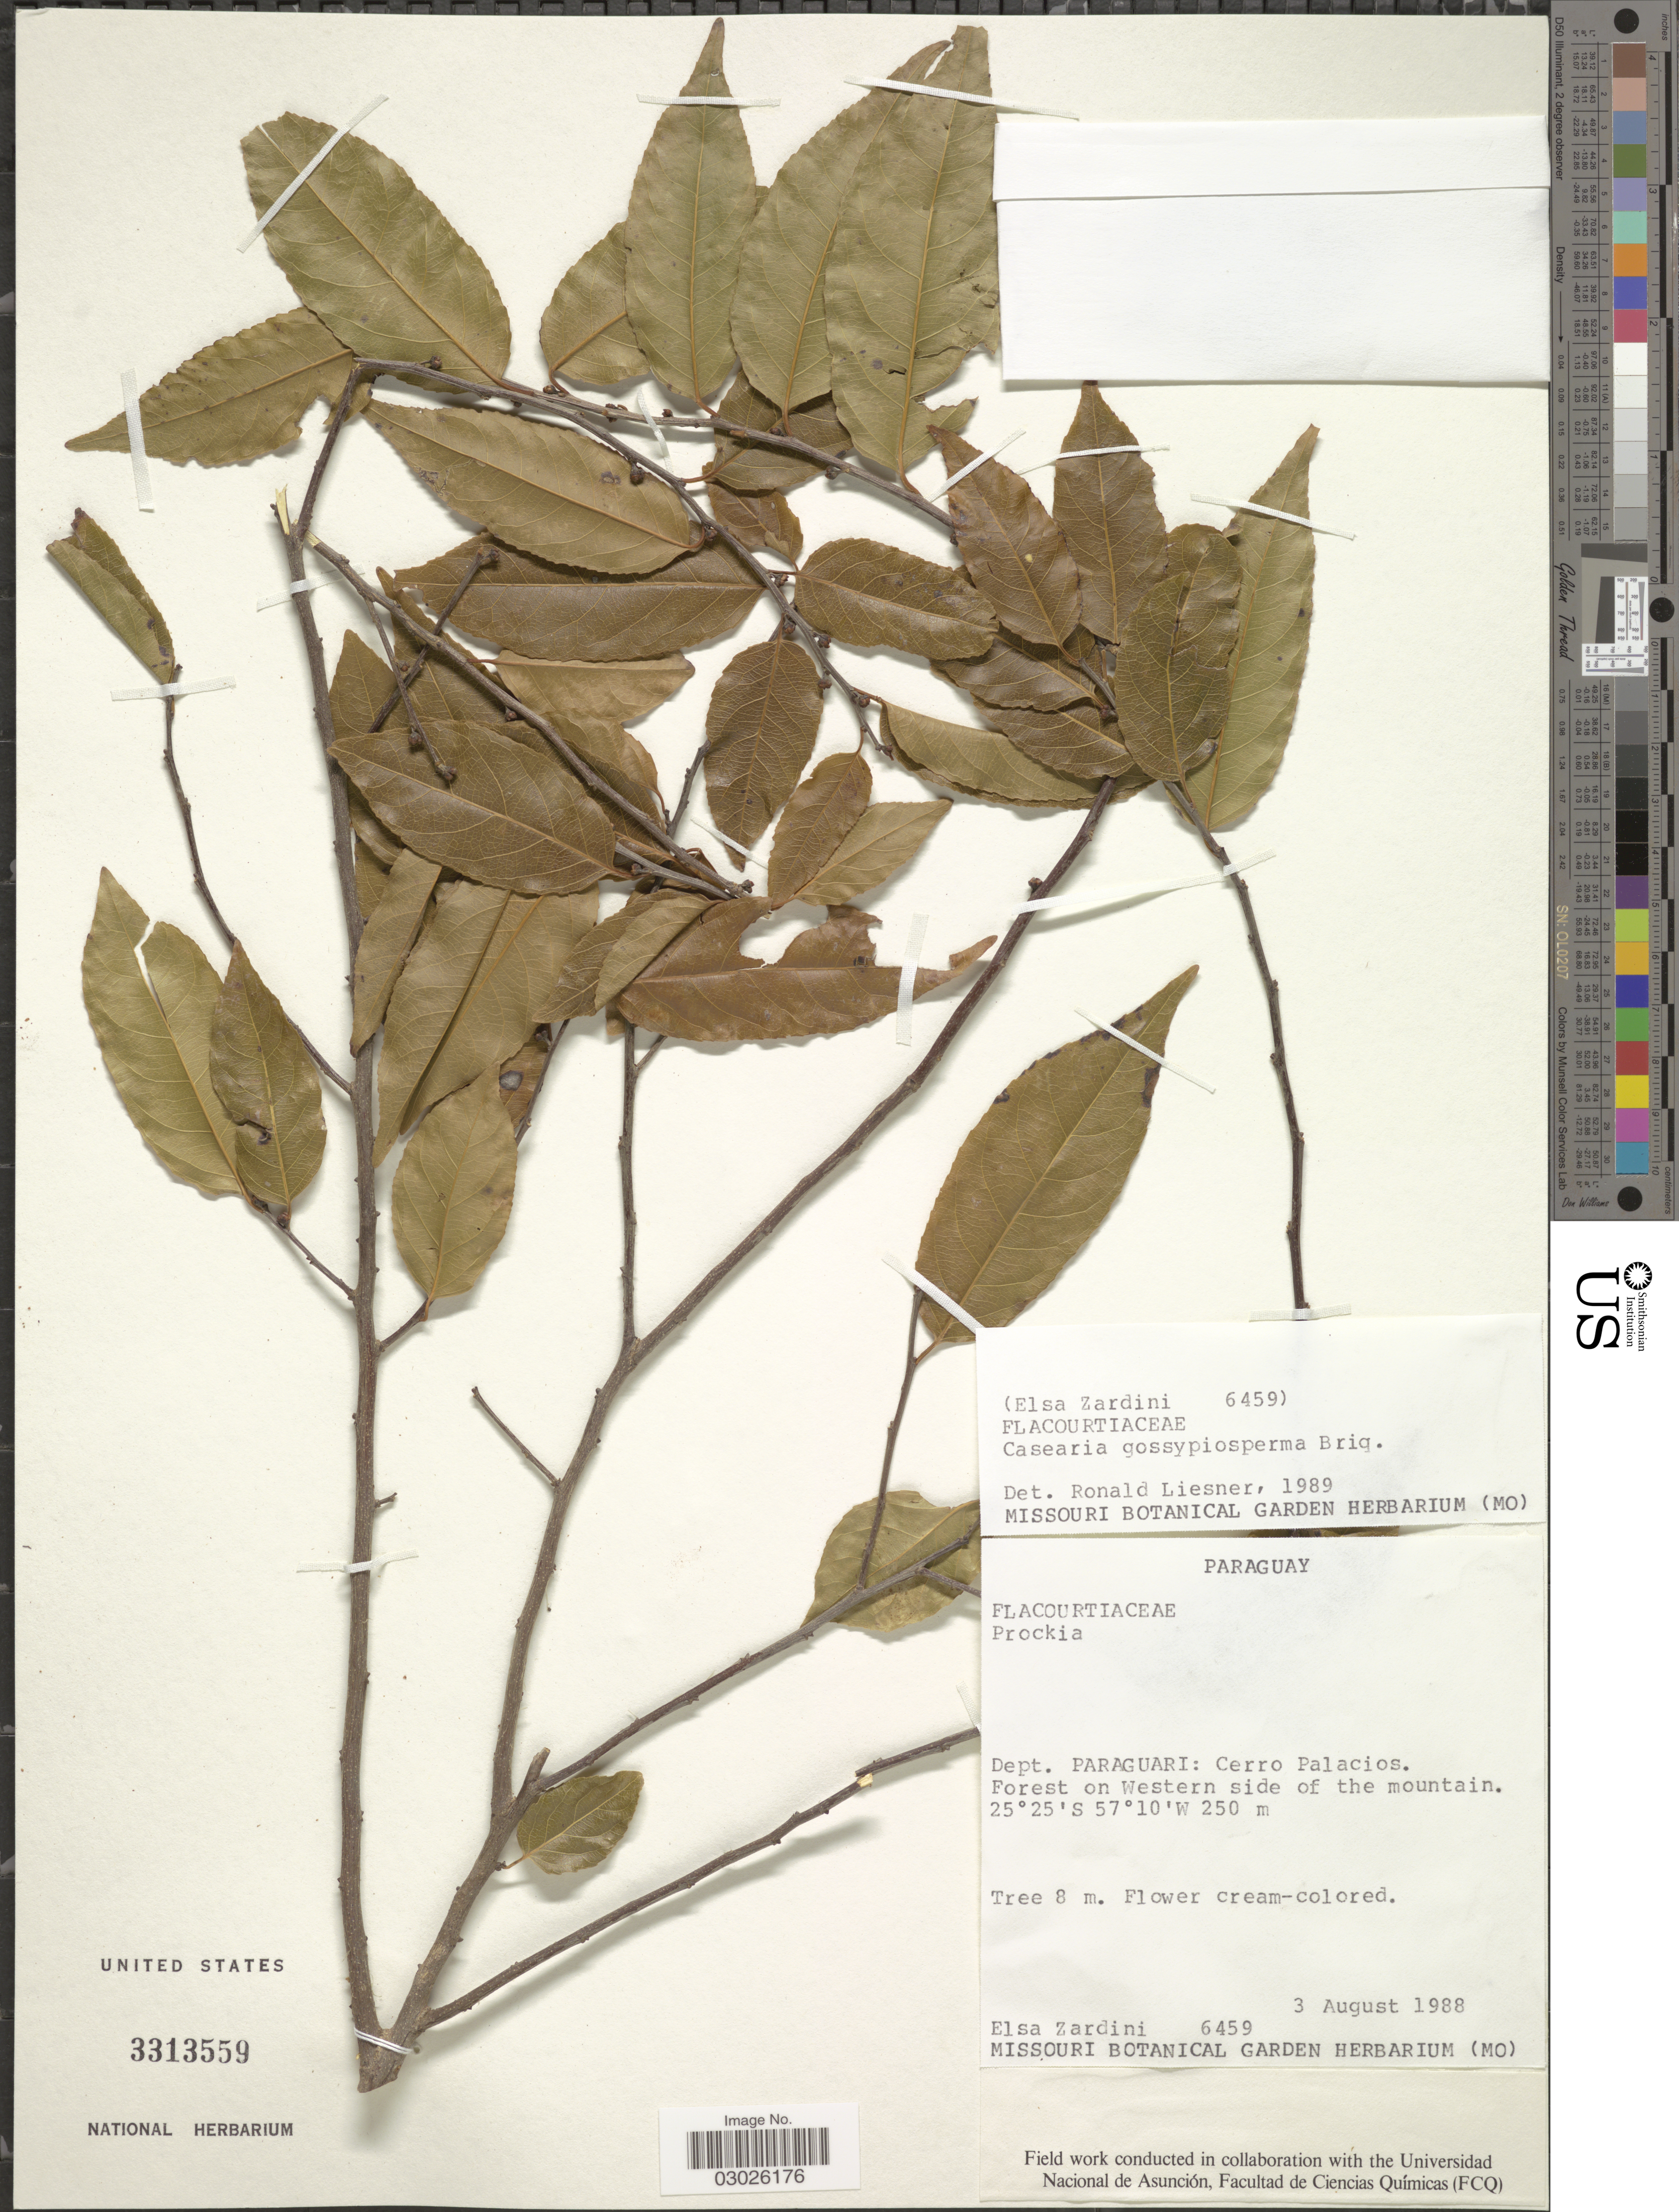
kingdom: Plantae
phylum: Tracheophyta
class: Magnoliopsida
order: Malpighiales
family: Salicaceae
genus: Casearia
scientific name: Casearia gossypiosperma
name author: Briq.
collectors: E. M. Zardini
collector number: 6459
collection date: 1988-08-03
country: Paraguay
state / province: Paraguari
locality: Dept. Paraguari: Cerro Palacios, Forest on Western side of the mountain.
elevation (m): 250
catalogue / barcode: US 3313559